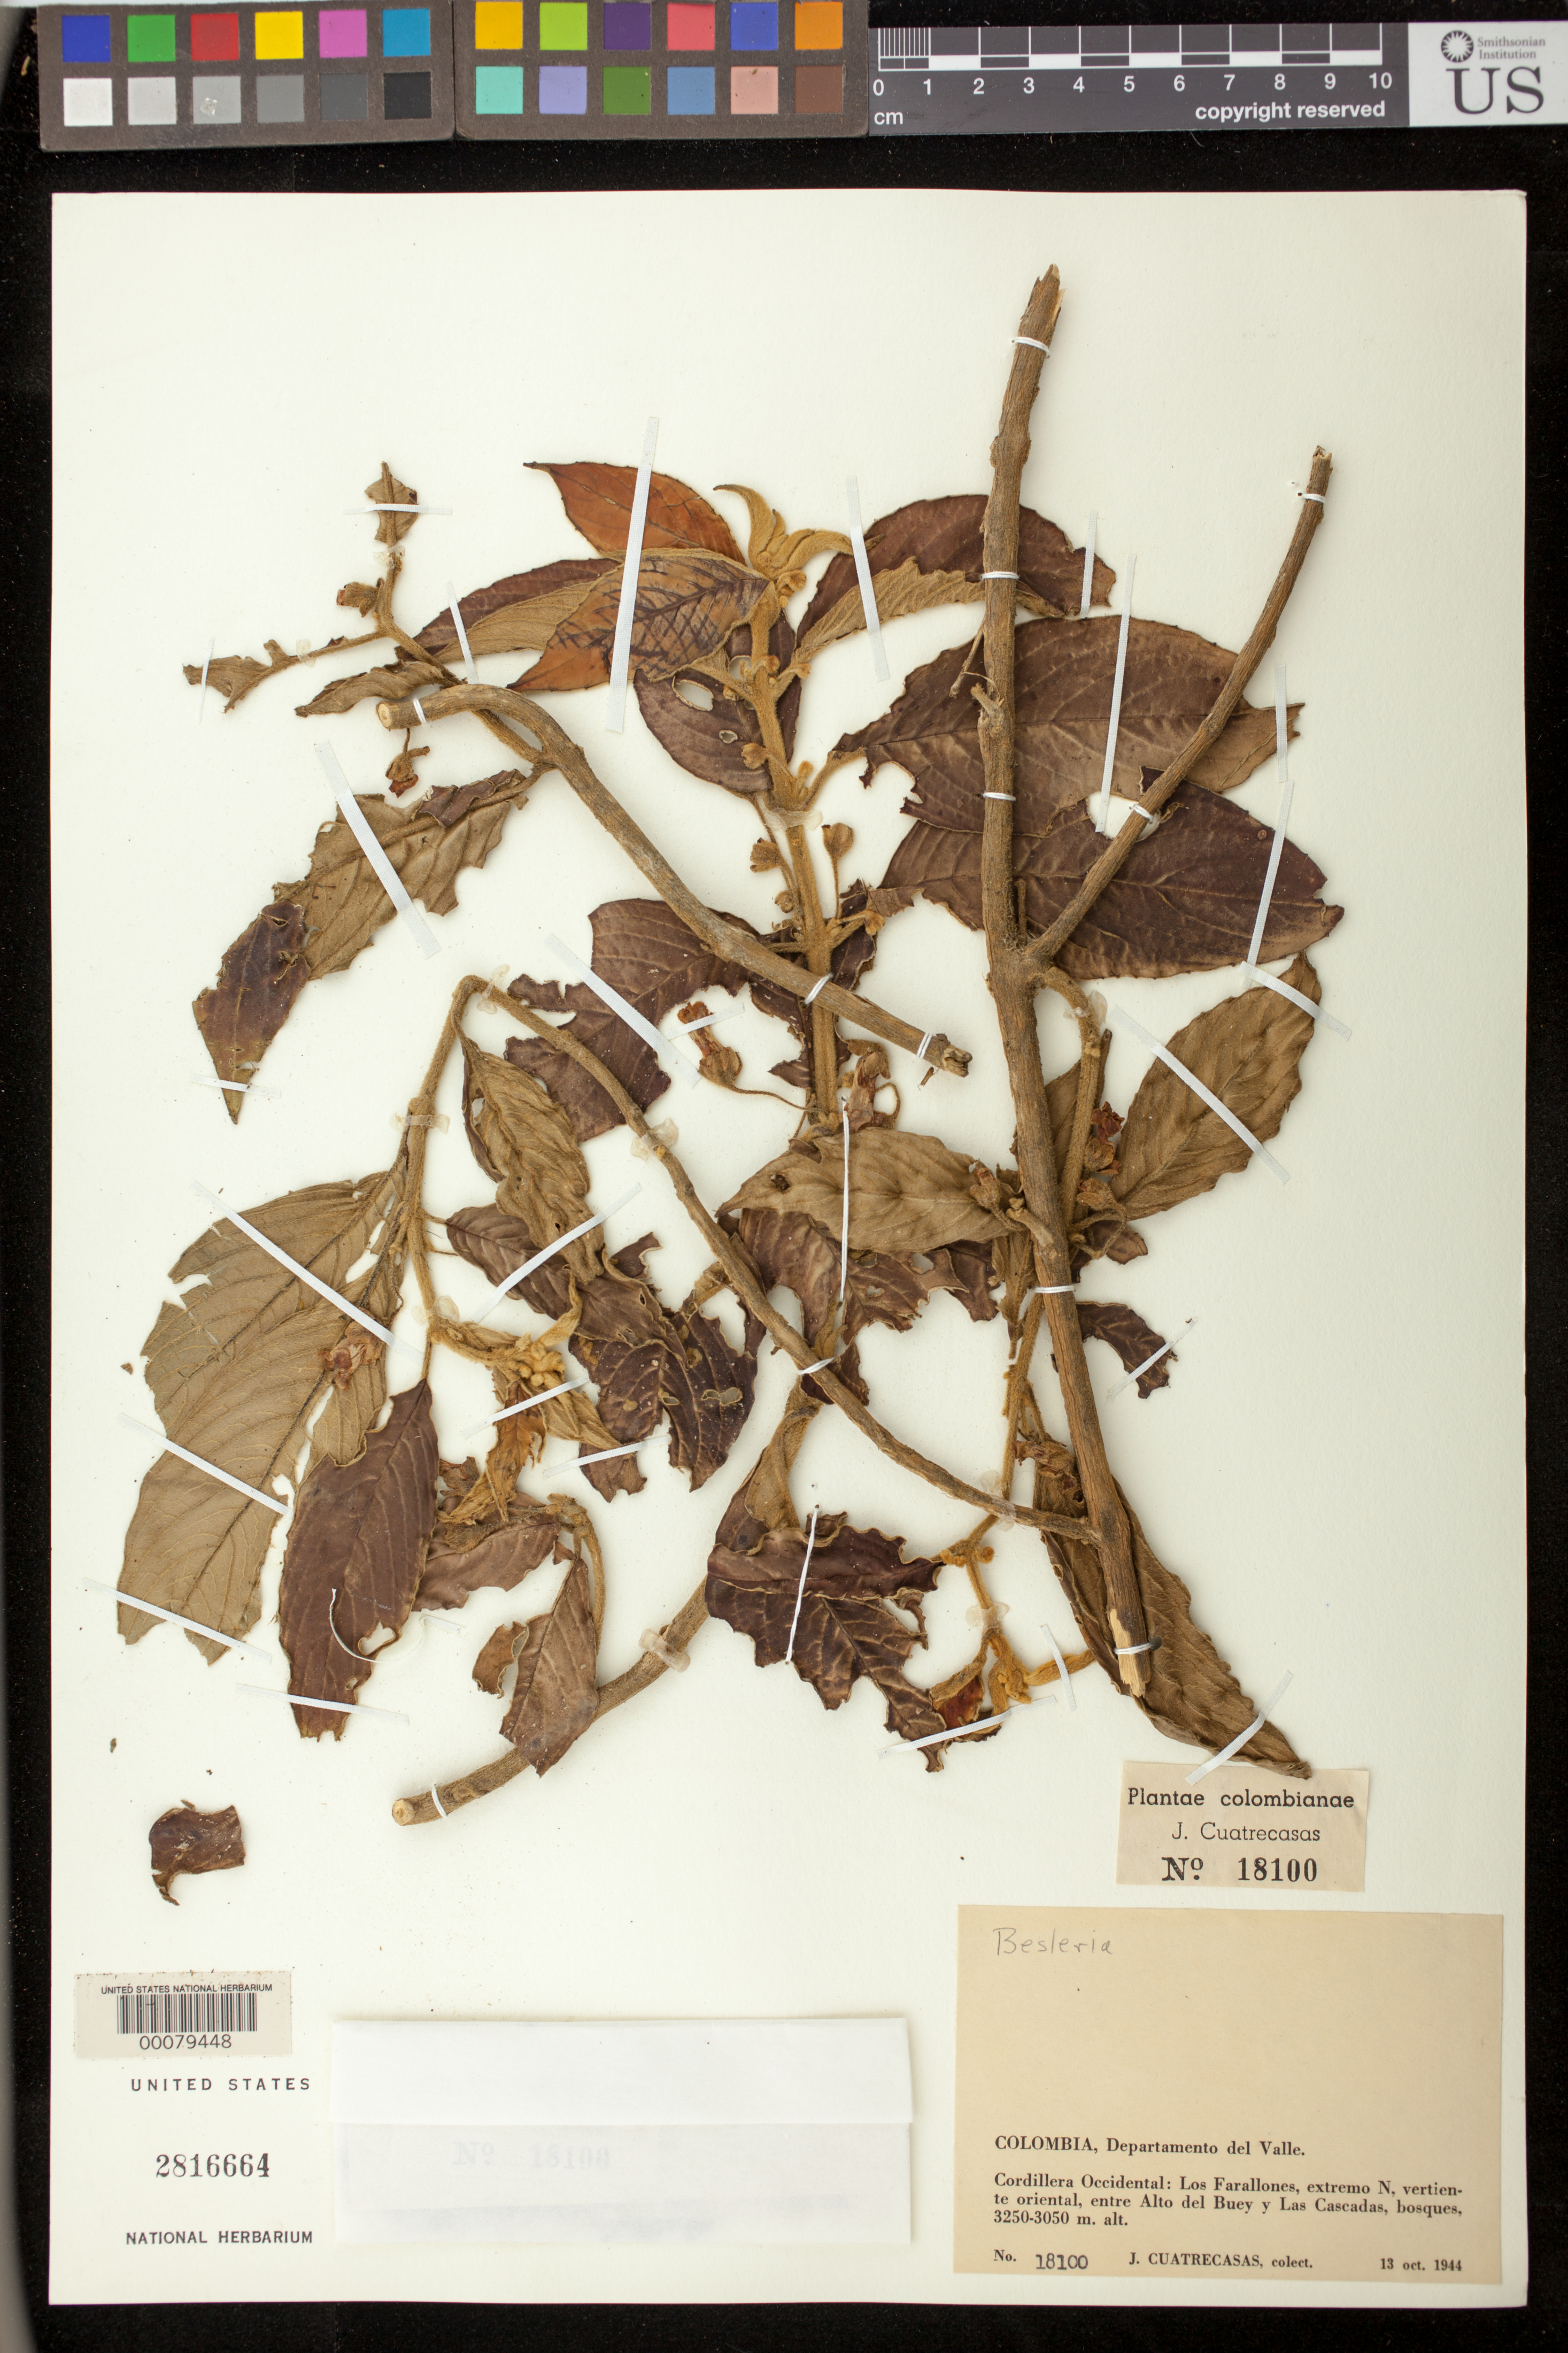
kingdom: Plantae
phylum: Tracheophyta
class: Magnoliopsida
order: Lamiales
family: Gesneriaceae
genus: Besleria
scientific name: Besleria sp.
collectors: J. Cuatrecasas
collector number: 18100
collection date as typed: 13 Oct 1944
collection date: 1944-10-13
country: Colombia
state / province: Valle del Cauca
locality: Cordillera Occidental, Los Farallones, extreme N, eastern slope, between Alto del Buey and Lascascadas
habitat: Forests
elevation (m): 3050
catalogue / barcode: US 2816664